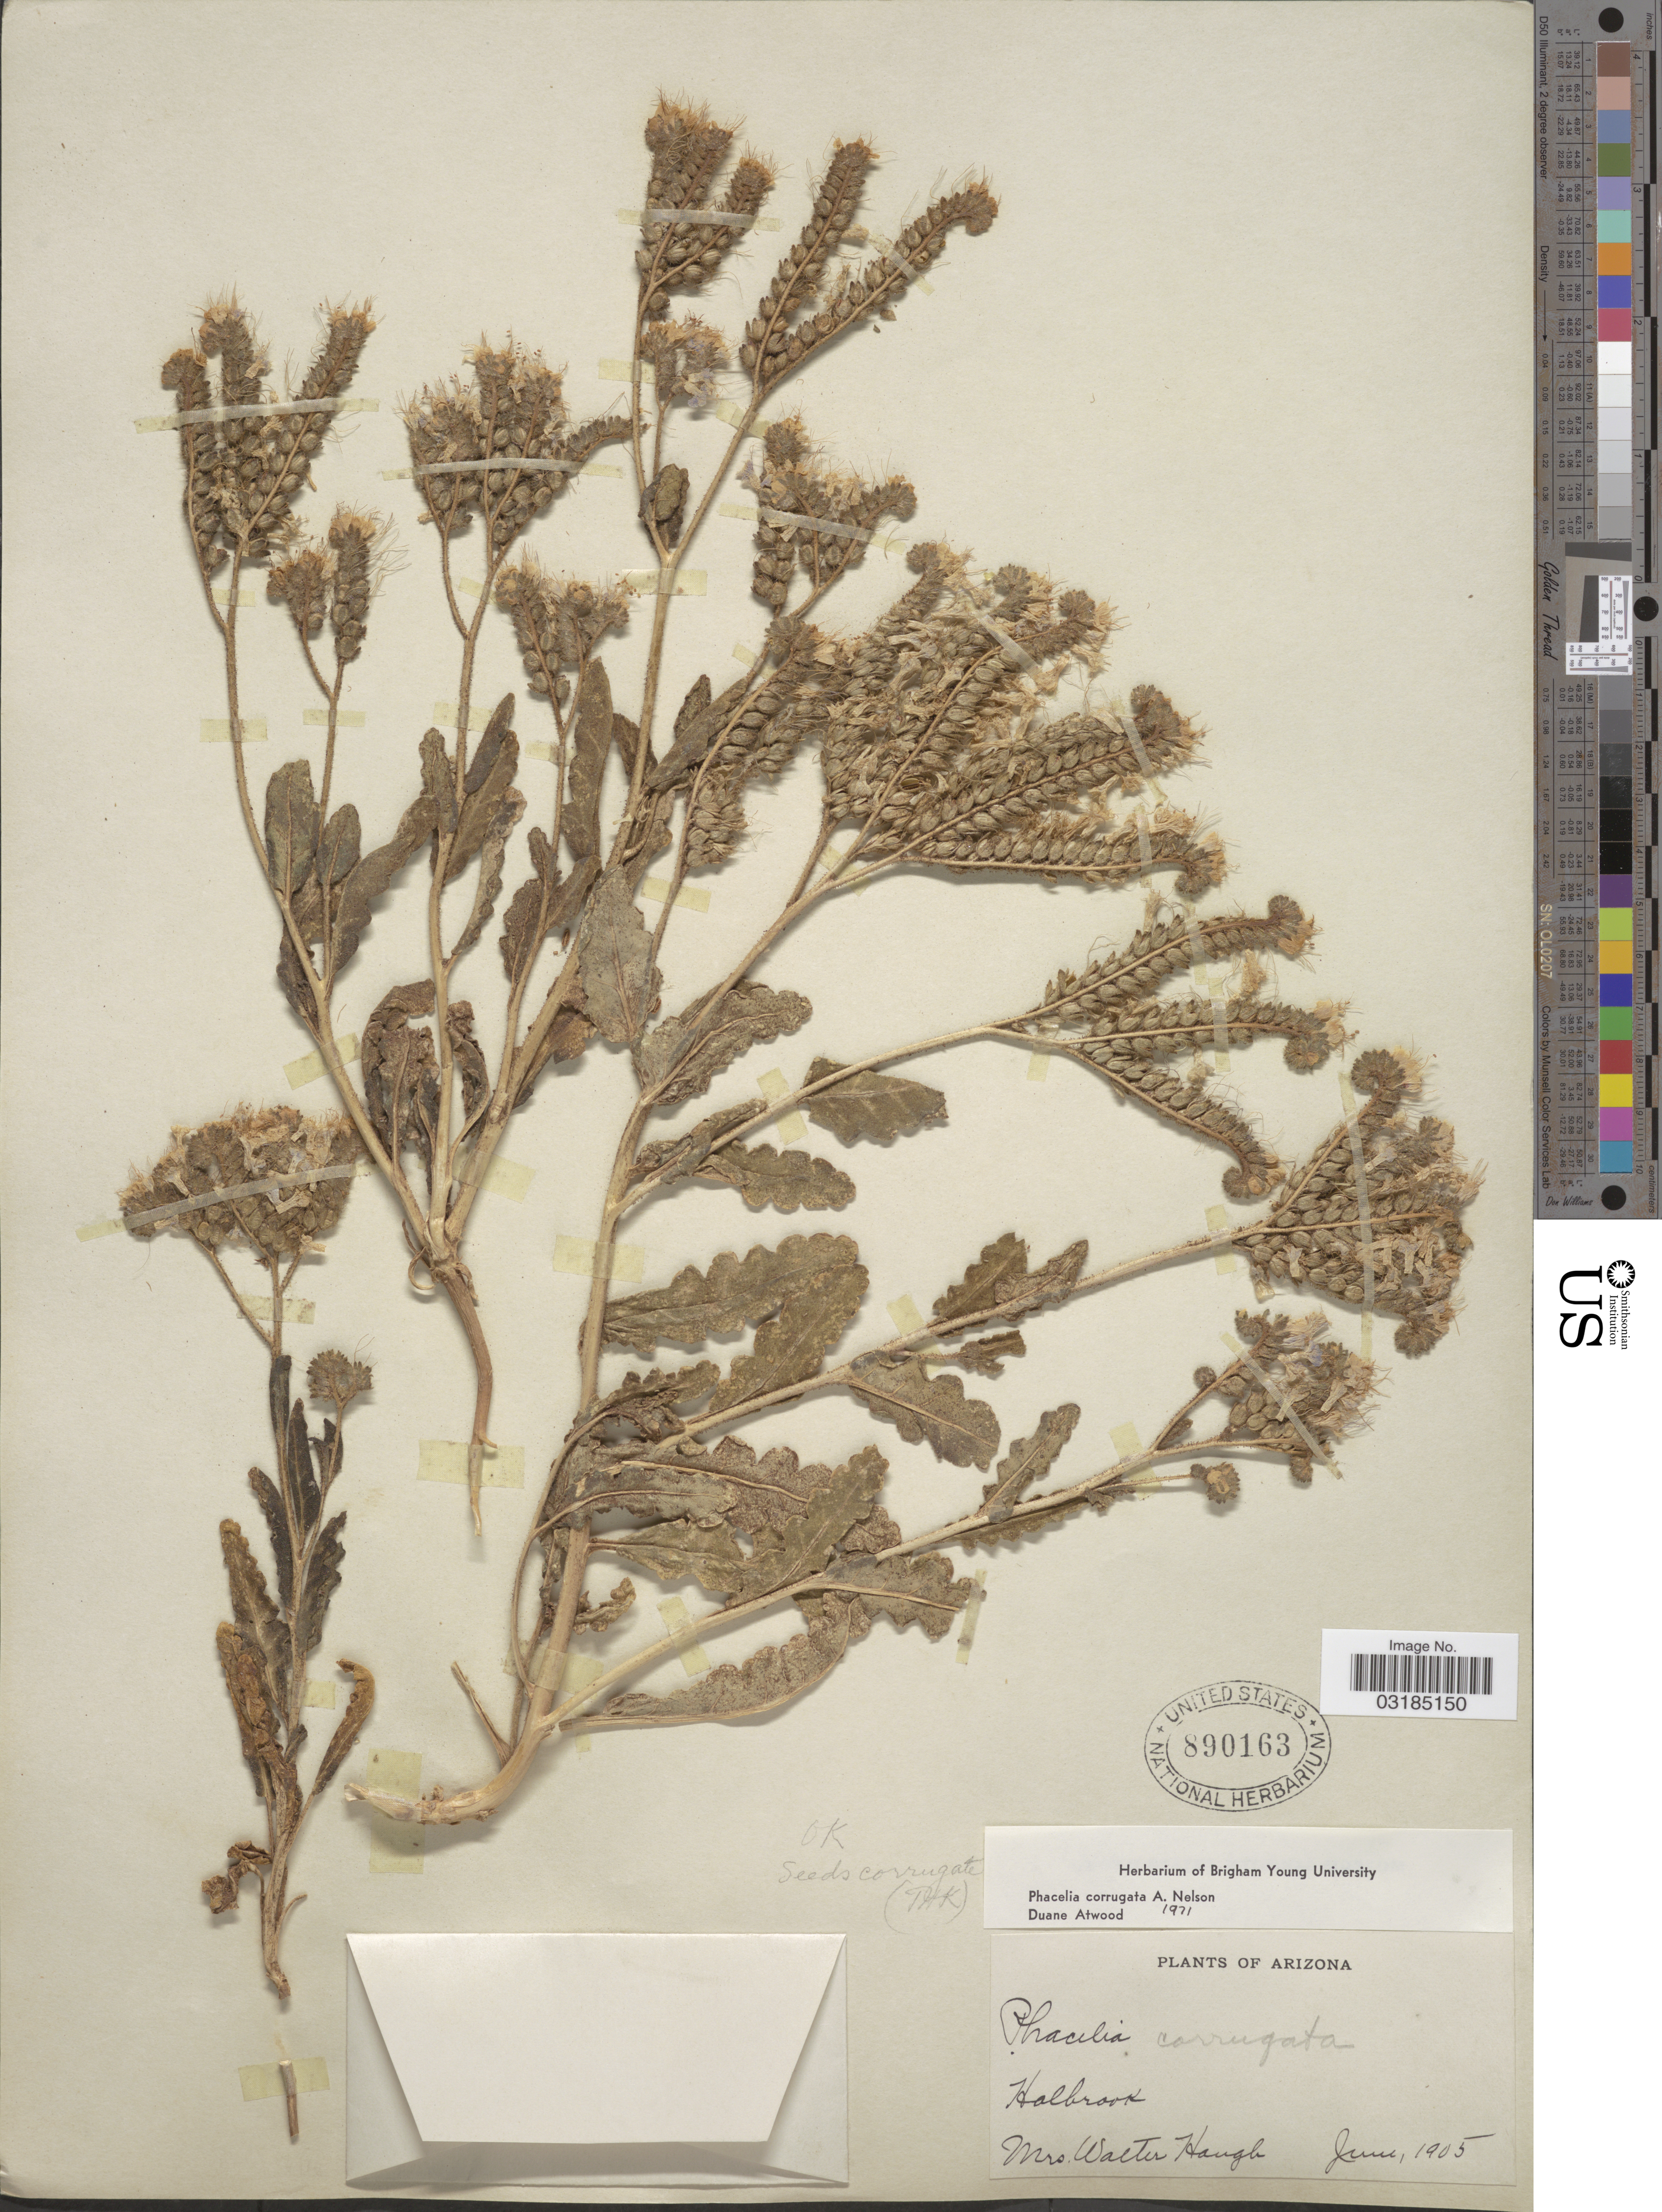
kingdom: Plantae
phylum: Tracheophyta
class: Magnoliopsida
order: Boraginales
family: Hydrophyllaceae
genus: Phacelia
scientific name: Phacelia corrugata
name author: A. Nelson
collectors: Mrs W. Hough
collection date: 1905-06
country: United States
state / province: Arizona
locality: Holbrook.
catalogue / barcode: US 890163